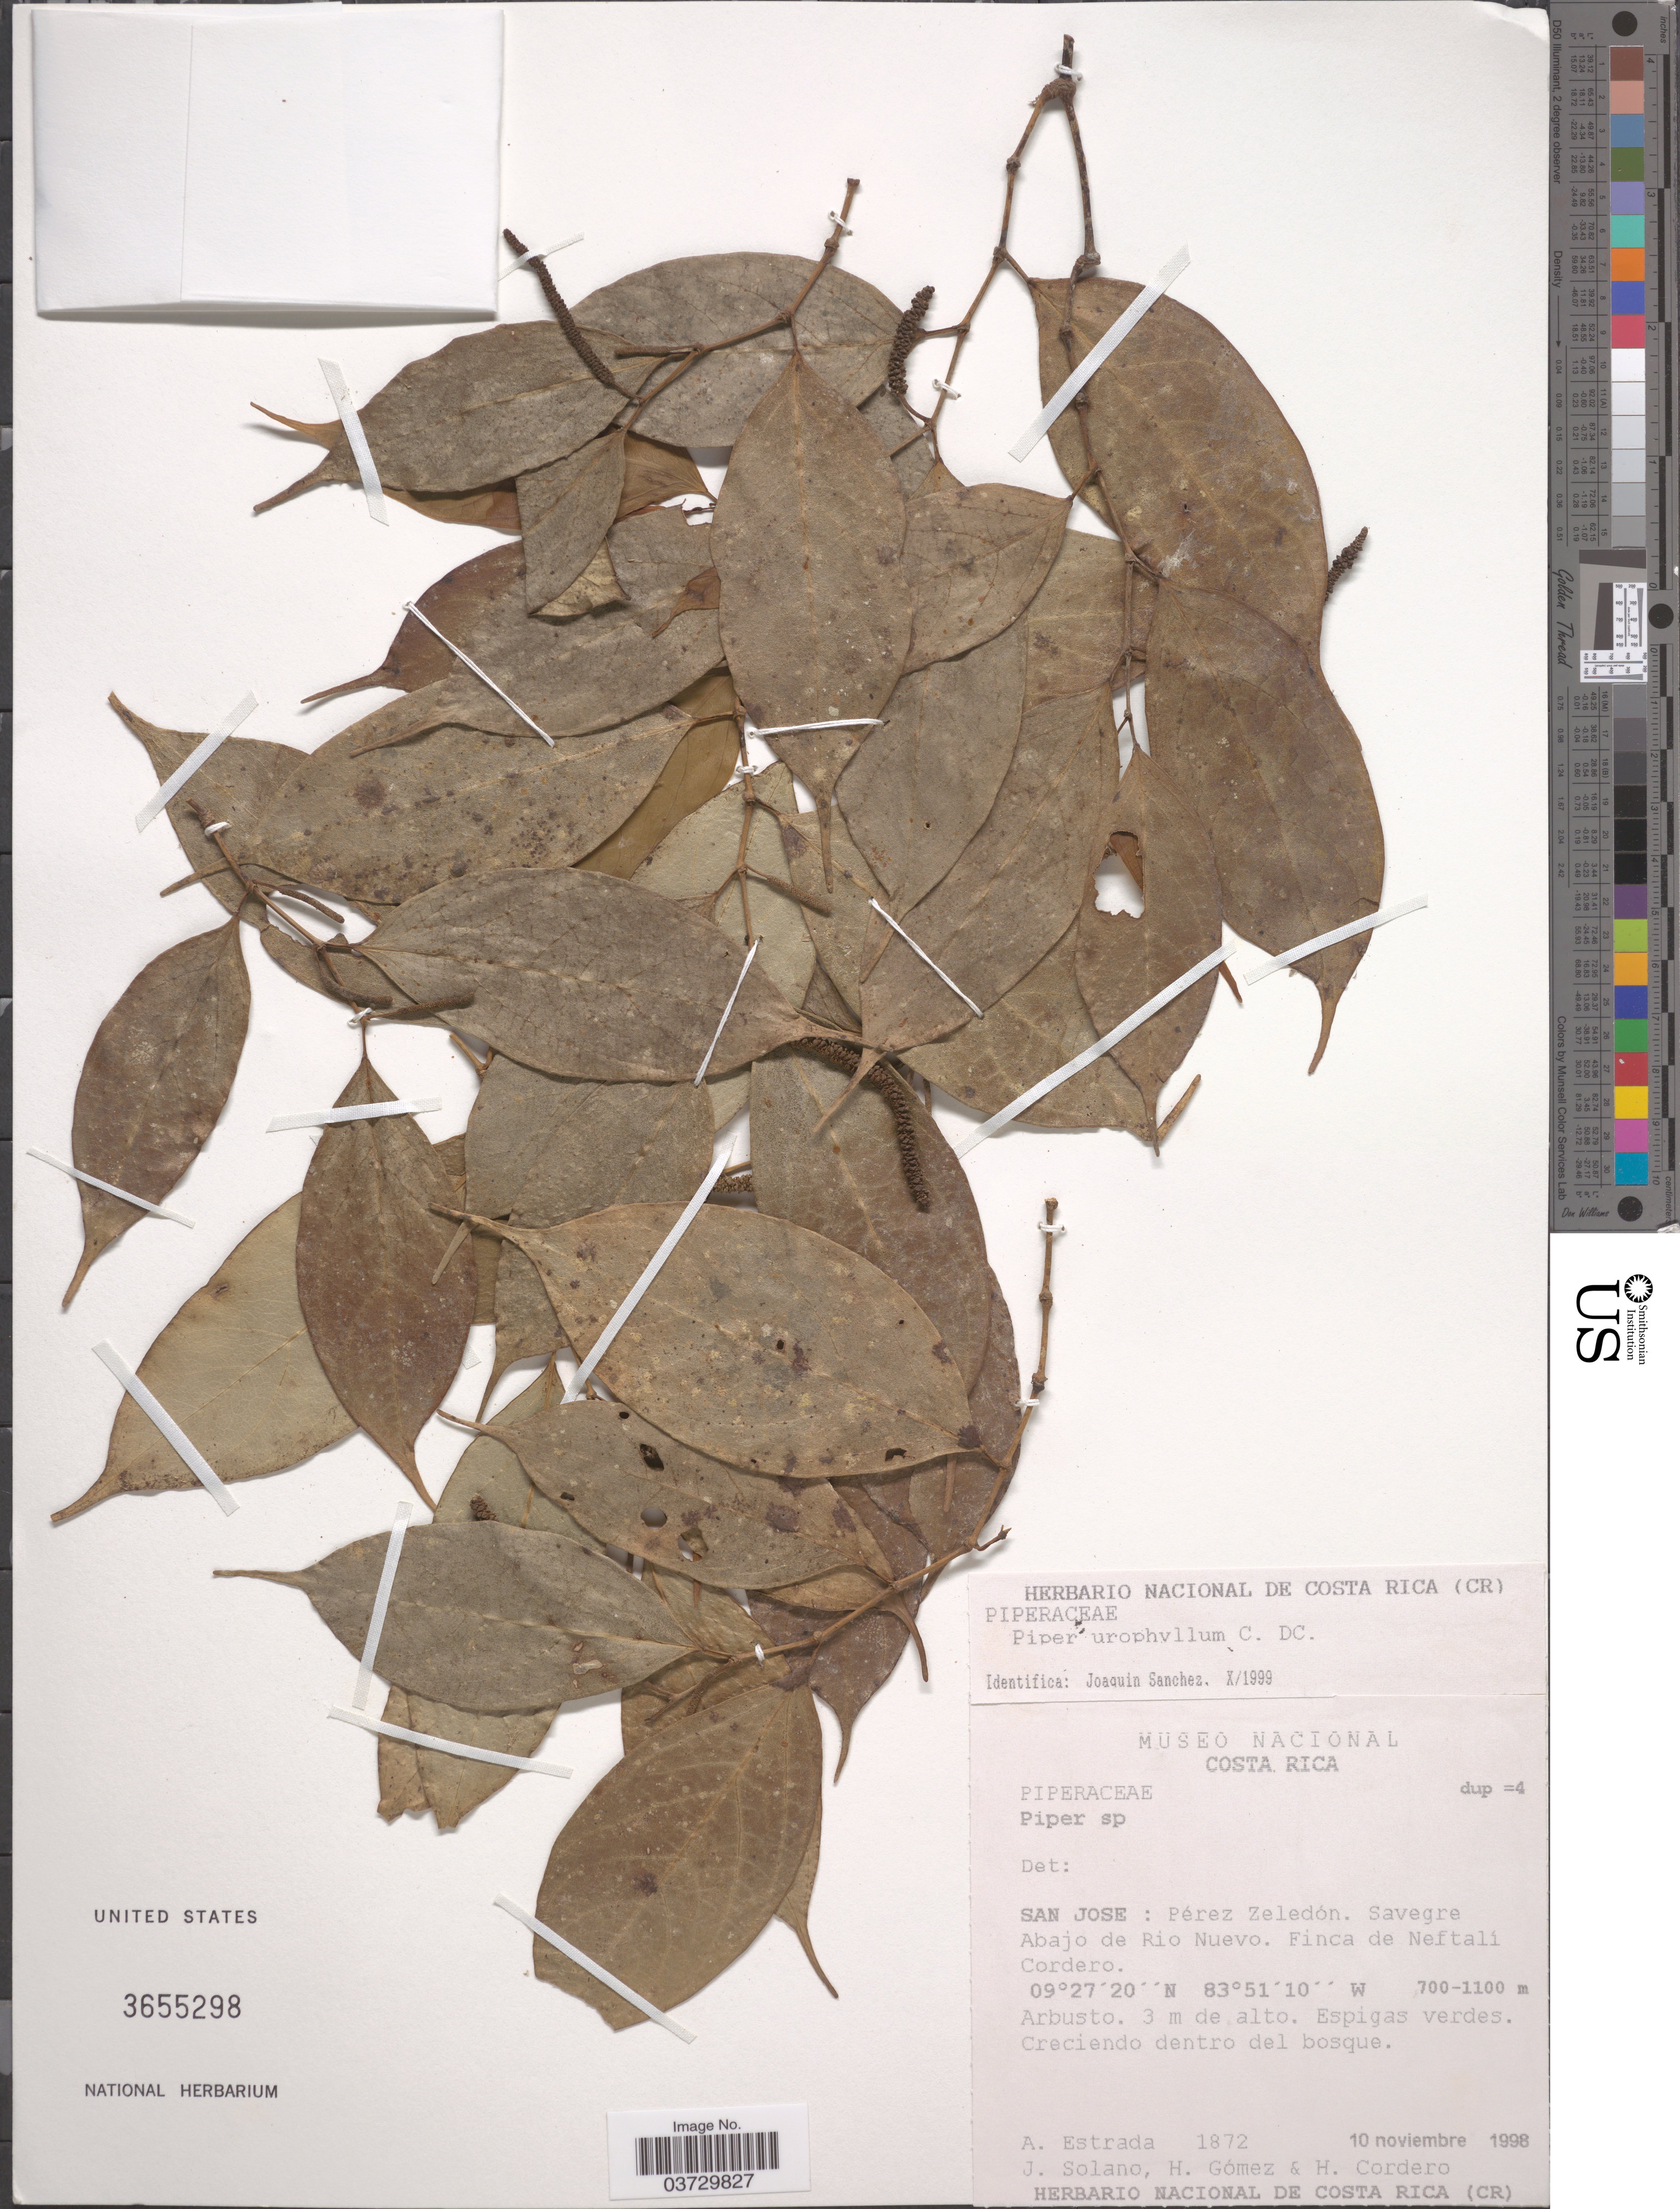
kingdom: Plantae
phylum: Tracheophyta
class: Magnoliopsida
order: Piperales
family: Piperaceae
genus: Piper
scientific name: Piper urophyllum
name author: DC.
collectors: A. Estrada, J. Solano, H. Gomez & H. Cordero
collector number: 1872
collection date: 1998-11-10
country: Costa Rica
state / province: San José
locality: Pérez Zeledón. Savegre Abajo de Rio Nuevo. Finca de Neftali Cordero.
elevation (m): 700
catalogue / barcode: US 3655298